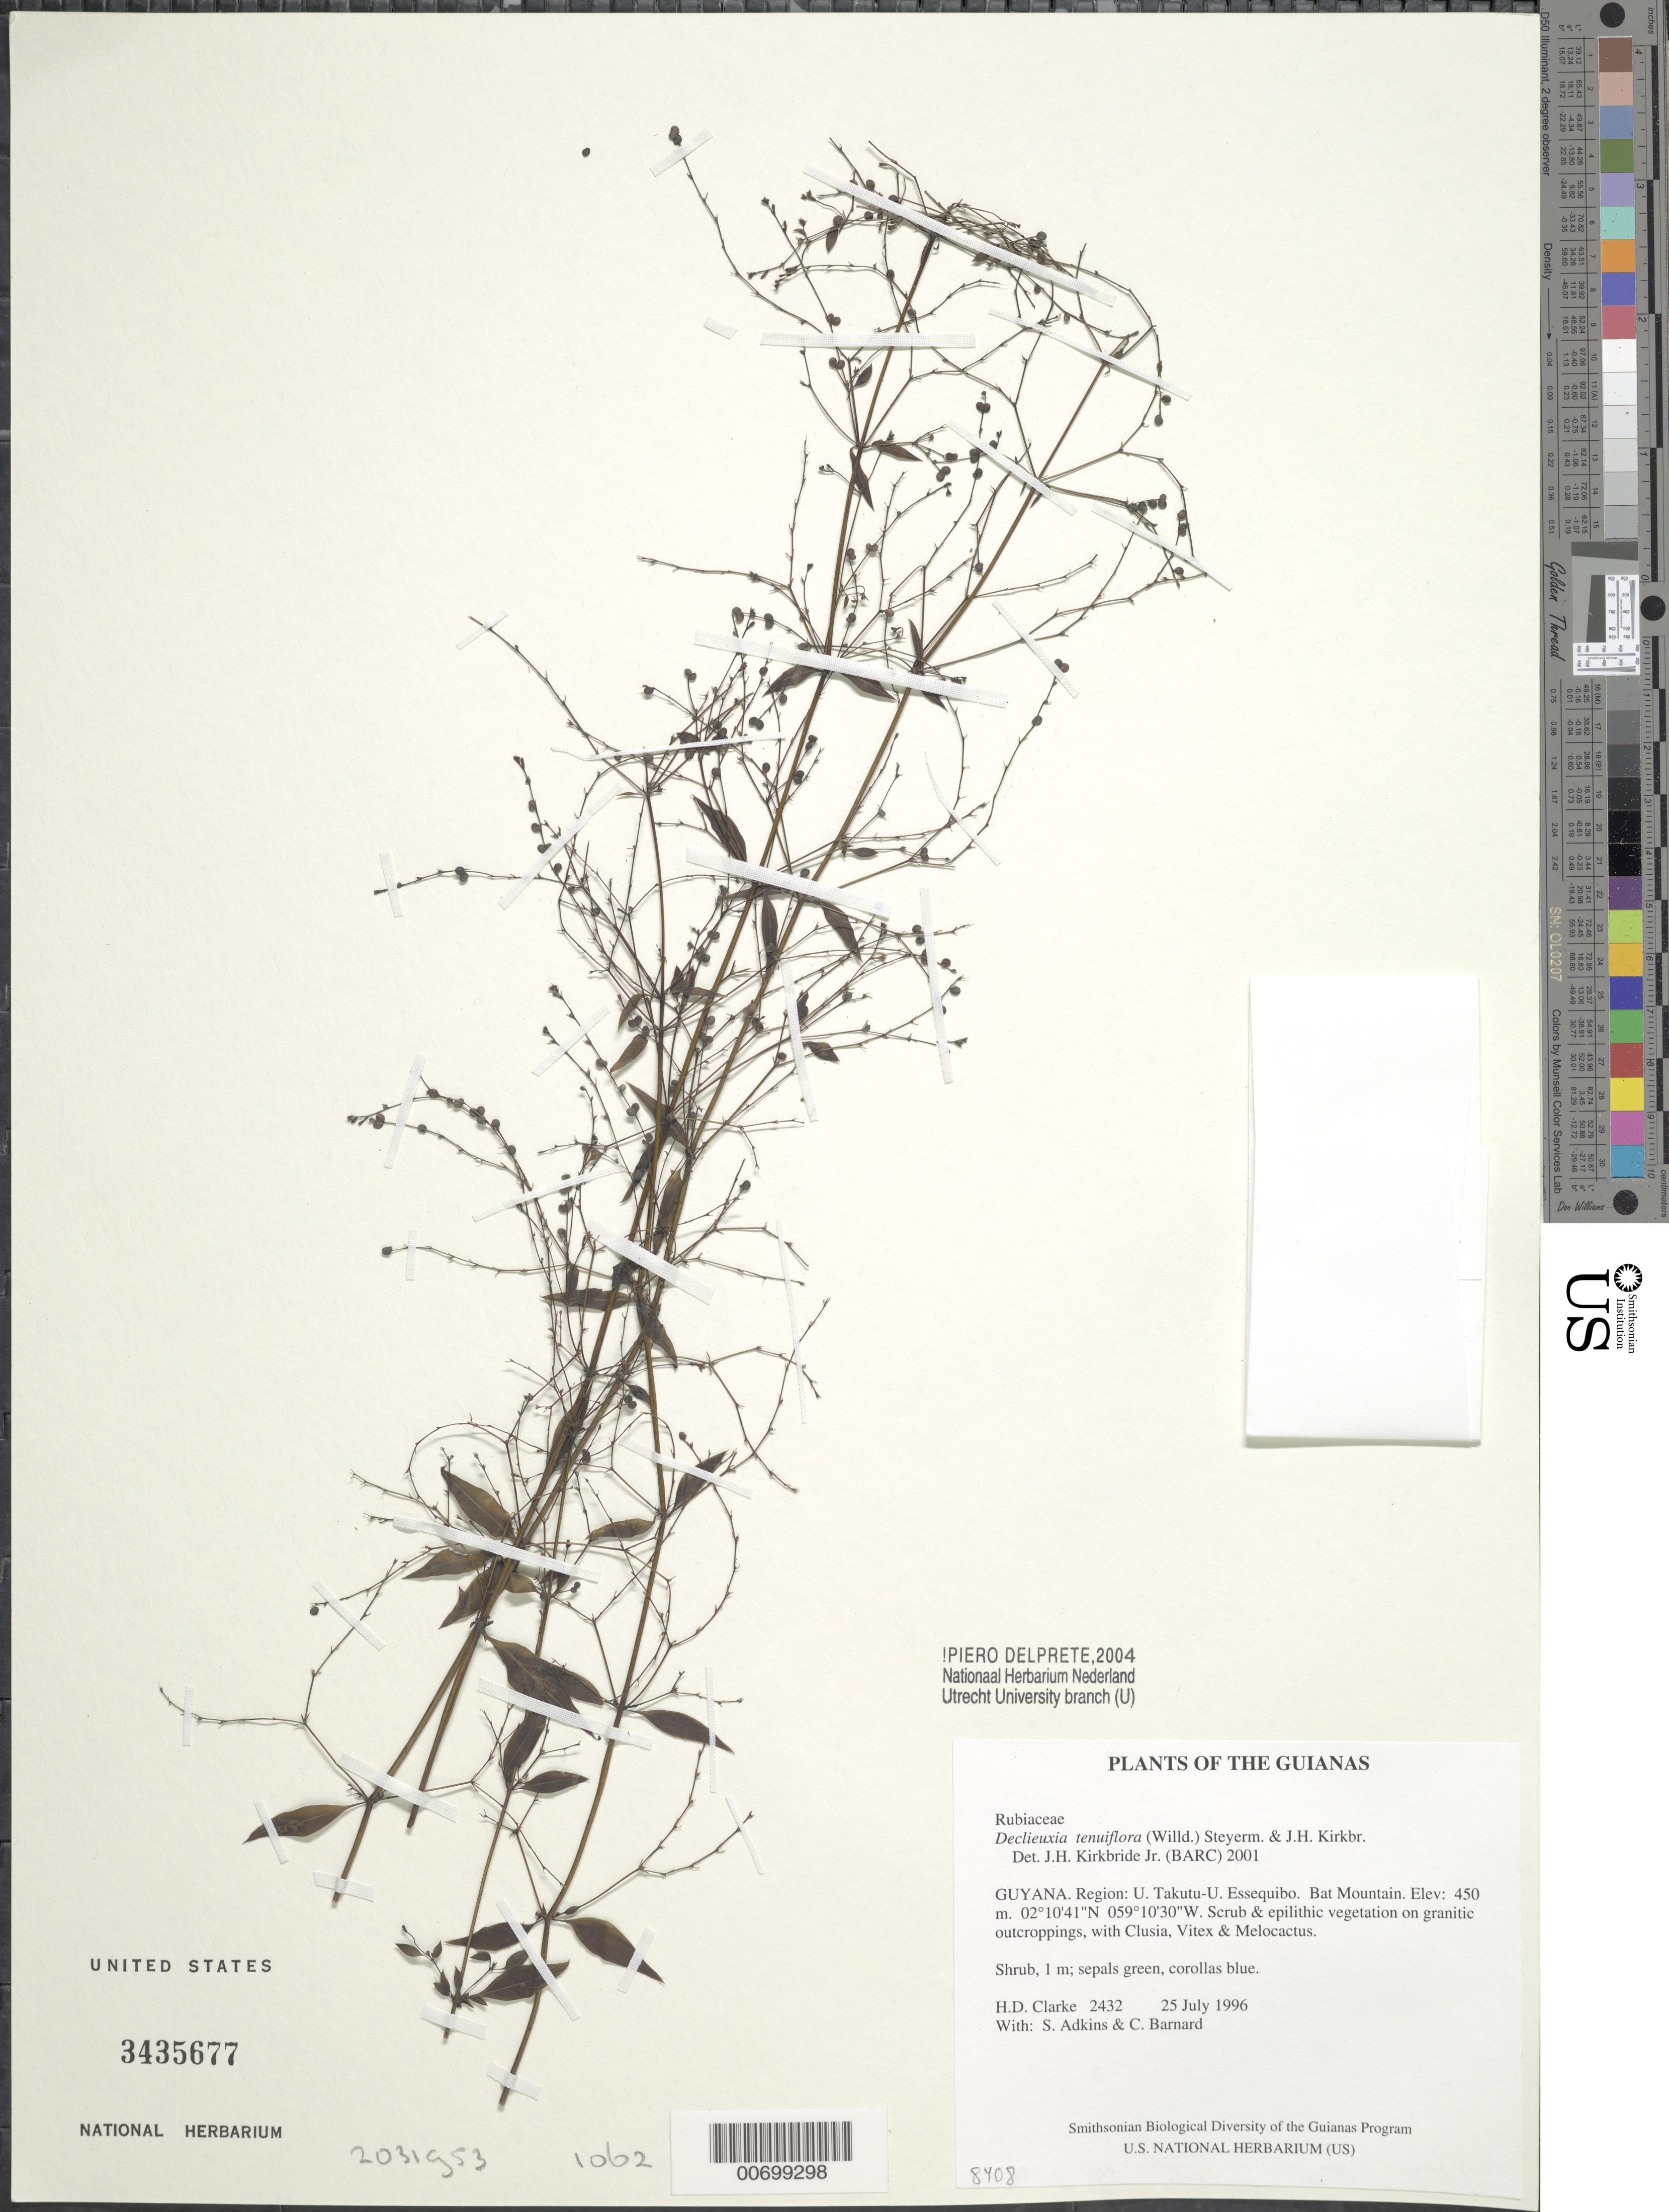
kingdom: Plantae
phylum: Tracheophyta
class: Magnoliopsida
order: Gentianales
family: Rubiaceae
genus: Declieuxia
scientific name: Declieuxia tenuiflora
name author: (Willd. ex Roem. & Schult.) Steyerm. & J.H. Kirkbr.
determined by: Kirkbride, J. H.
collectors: H. D. Clarke, S. Adkins & C. Bernard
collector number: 2432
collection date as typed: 25 July 1996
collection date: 1996-07-25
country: Guyana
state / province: U. Takutu-U. Essequibo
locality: Bat Mountain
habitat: Scrub & epilithic vegetation on granitic outcroppings, with Clusia, Vitex & Melocactus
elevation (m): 450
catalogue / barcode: US 3435677